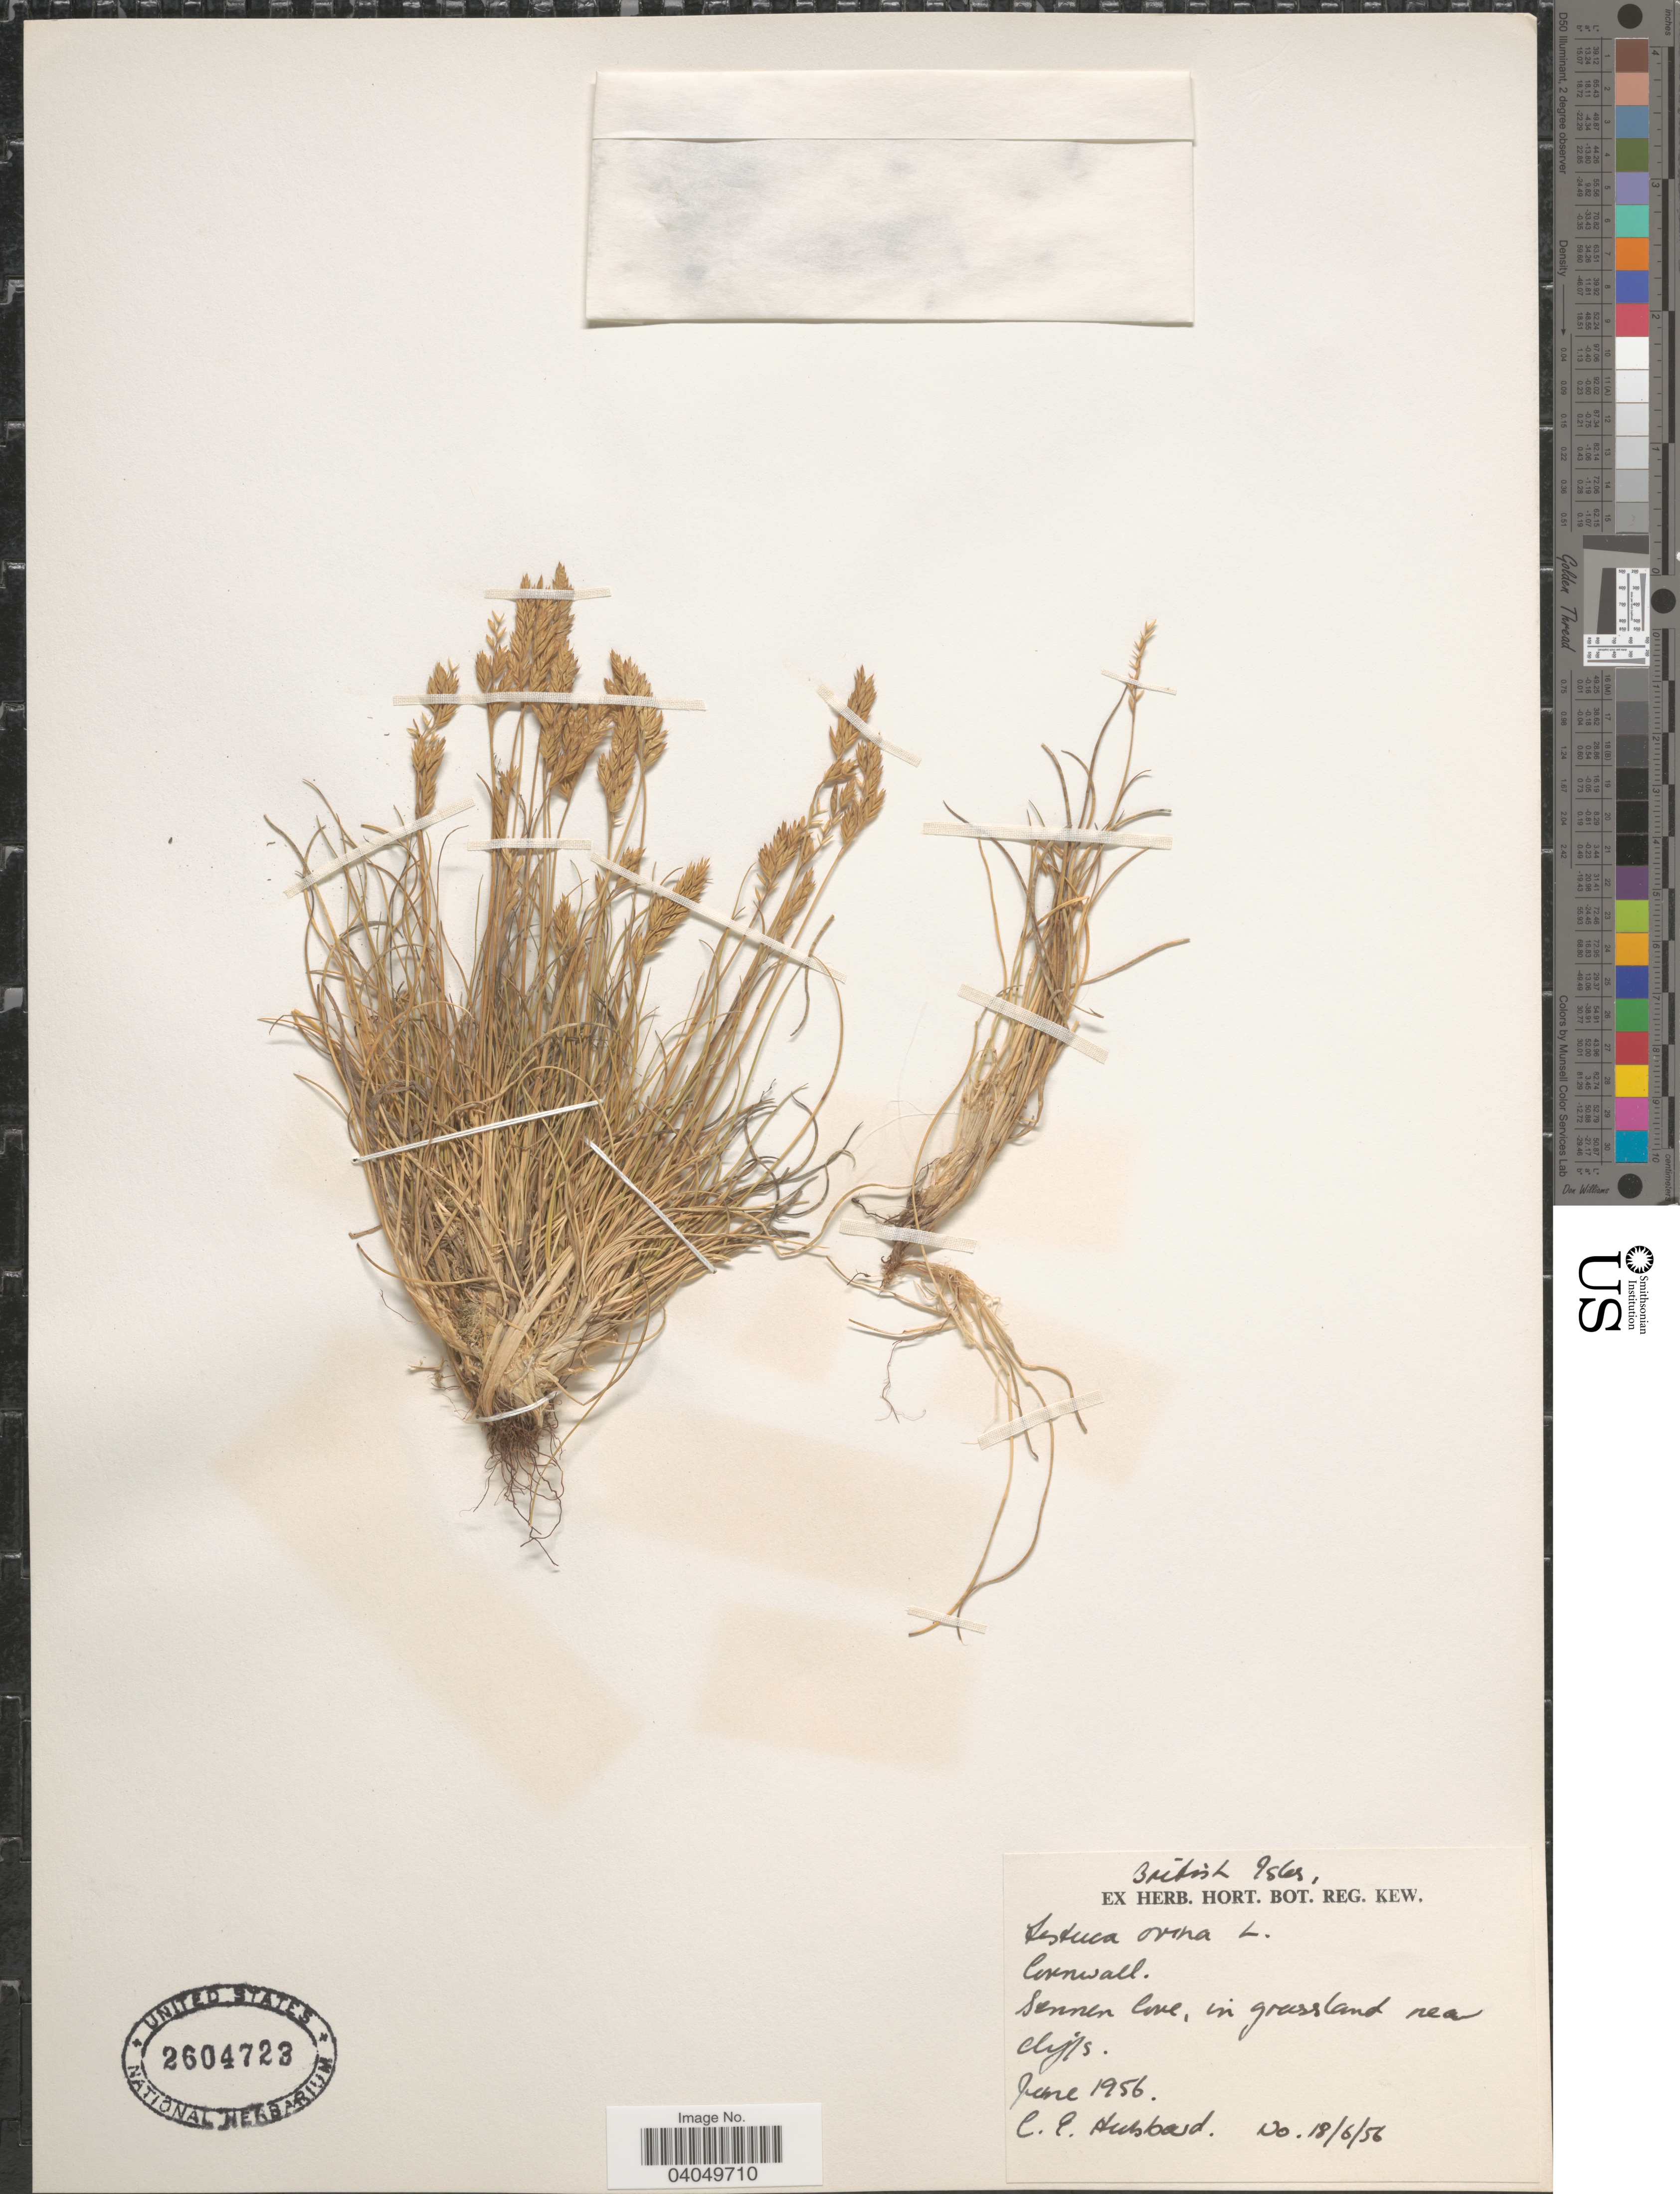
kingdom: Plantae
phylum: Tracheophyta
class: Liliopsida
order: Poales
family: Poaceae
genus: Festuca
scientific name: Festuca ovina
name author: L.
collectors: C. E. Hubbard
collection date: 1956-06-18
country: United Kingdom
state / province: England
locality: British Isles. Cornwall. Sennen Cove, in grassland near cliffs.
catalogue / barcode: US 2604723